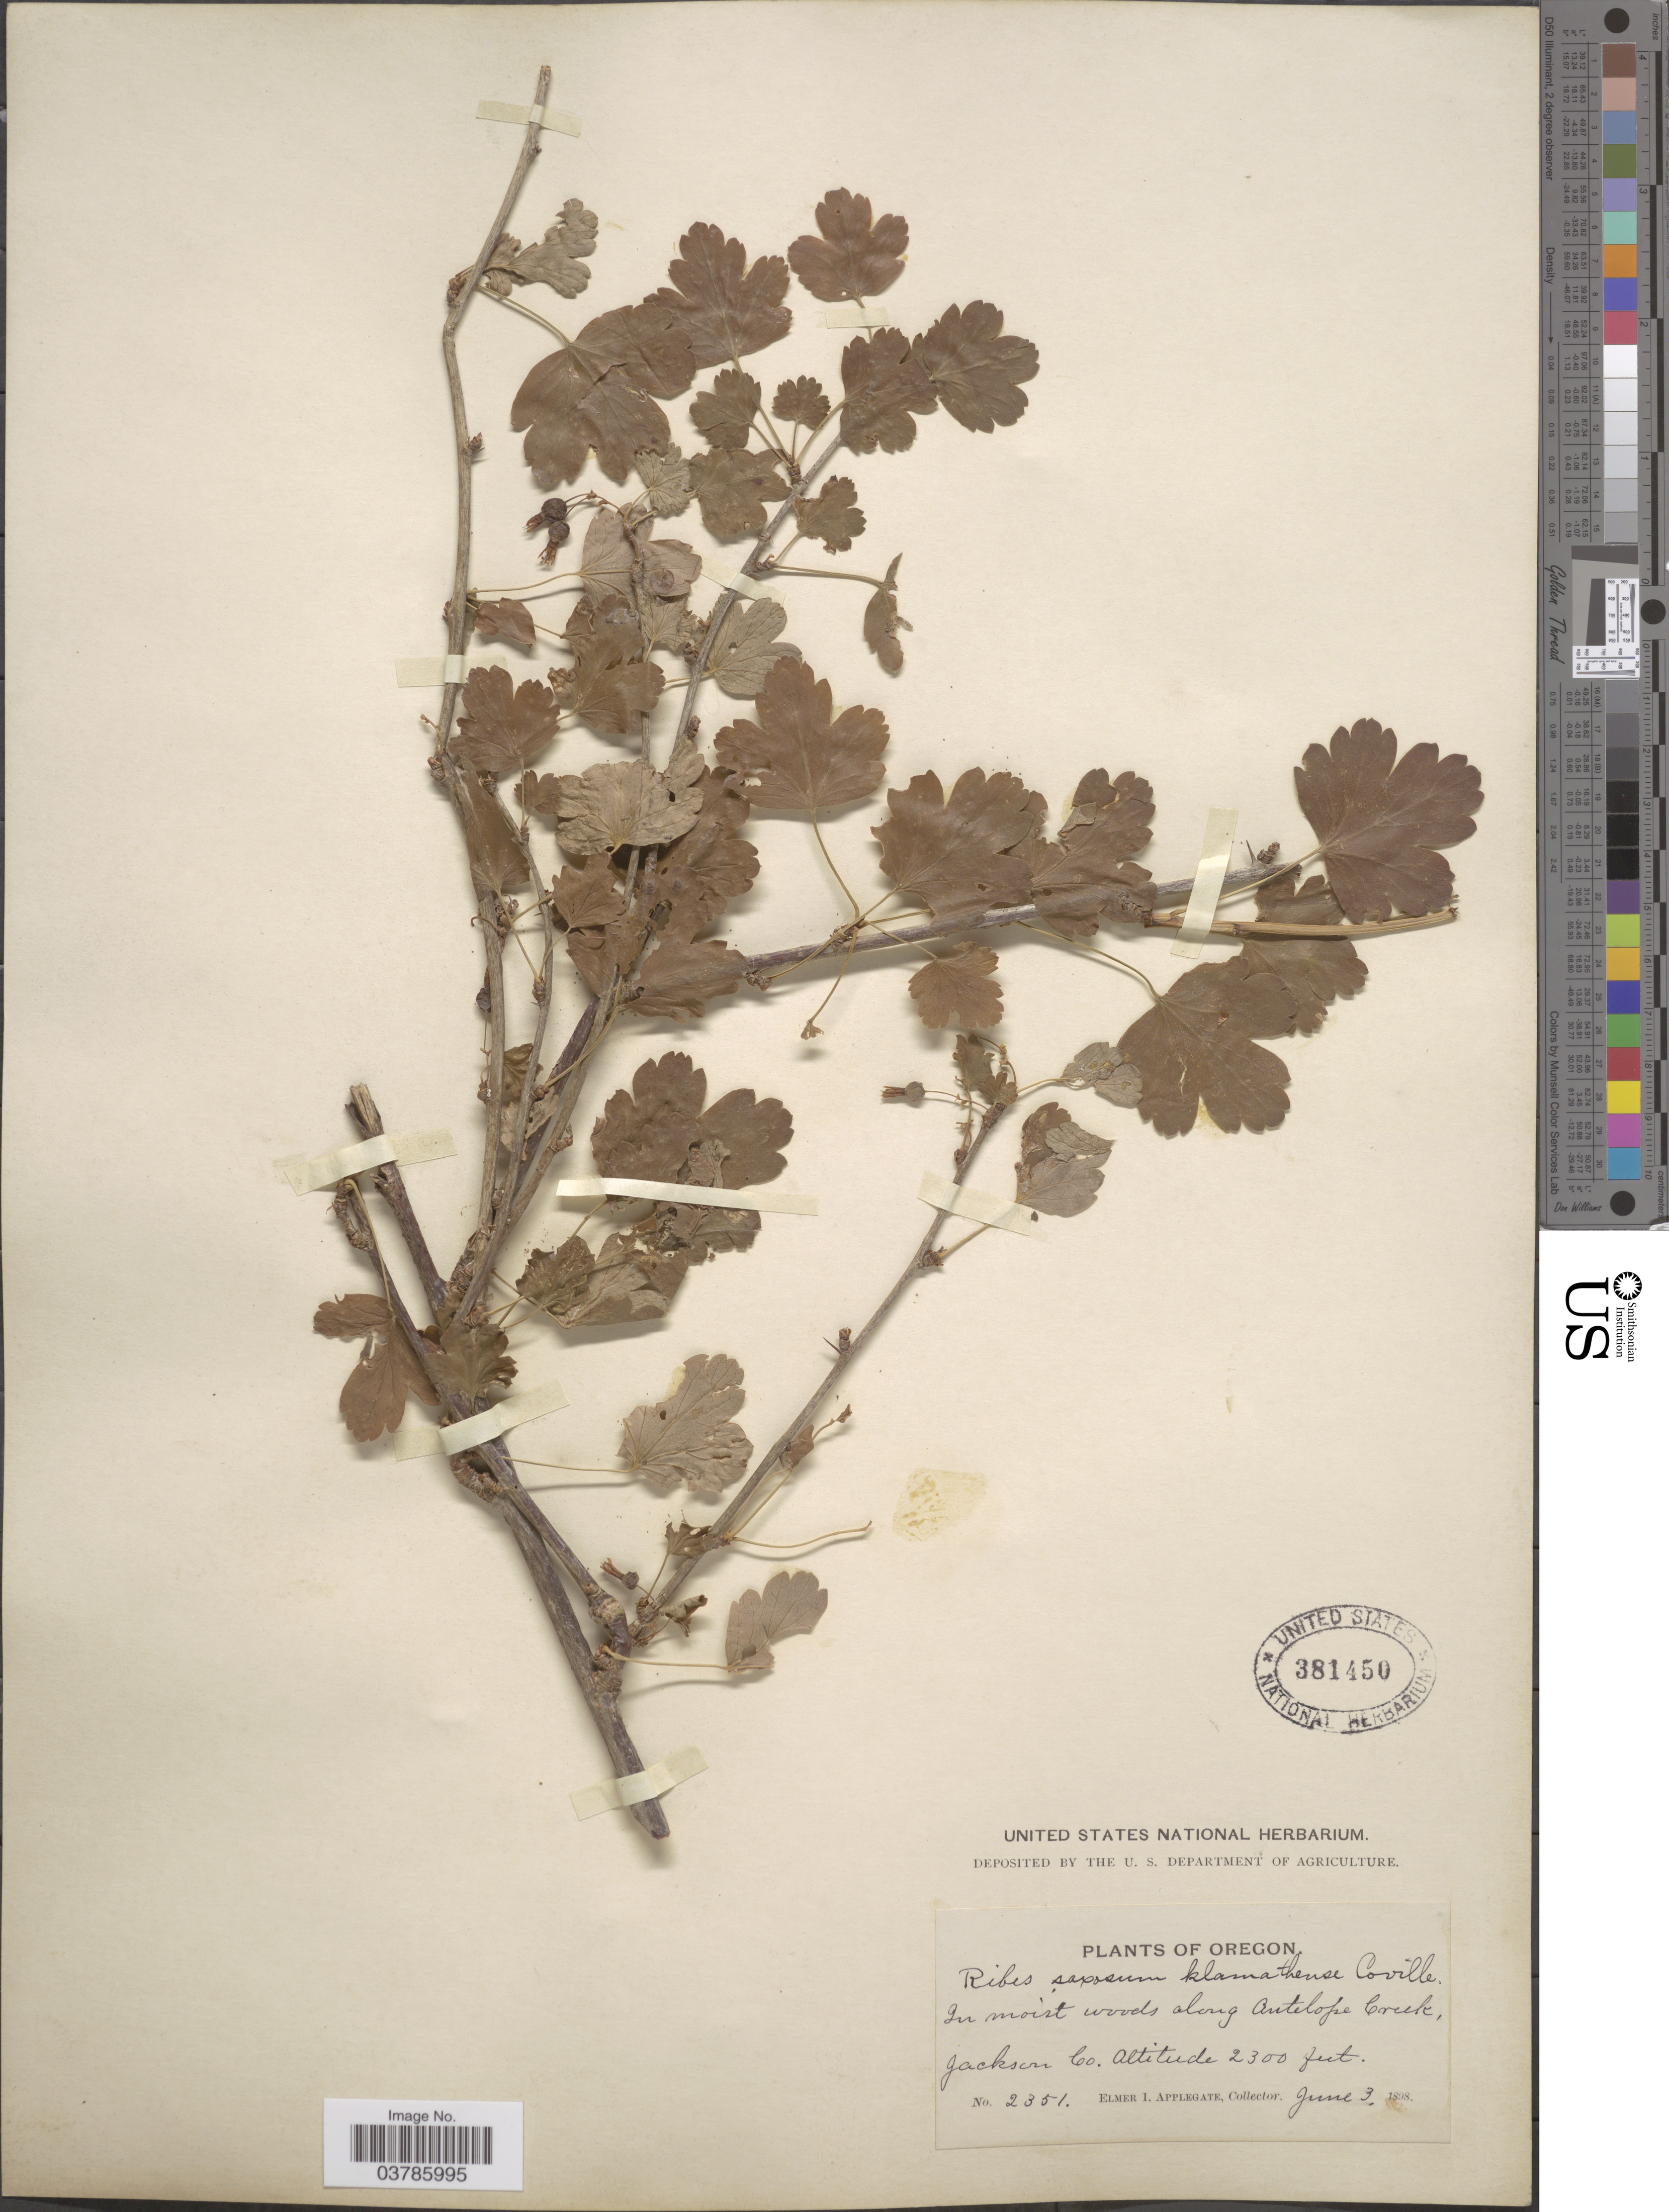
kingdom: Plantae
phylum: Tracheophyta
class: Magnoliopsida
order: Saxifragales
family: Grossulariaceae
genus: Ribes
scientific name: Ribes inerme var. klamathense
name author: (Coville) Jeps.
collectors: E. I. Applegate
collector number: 2351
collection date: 1898-06-03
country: United States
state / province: Oregon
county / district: Jackson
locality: Along Antelope Creek, Jackson Co.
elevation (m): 701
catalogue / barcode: US 381450